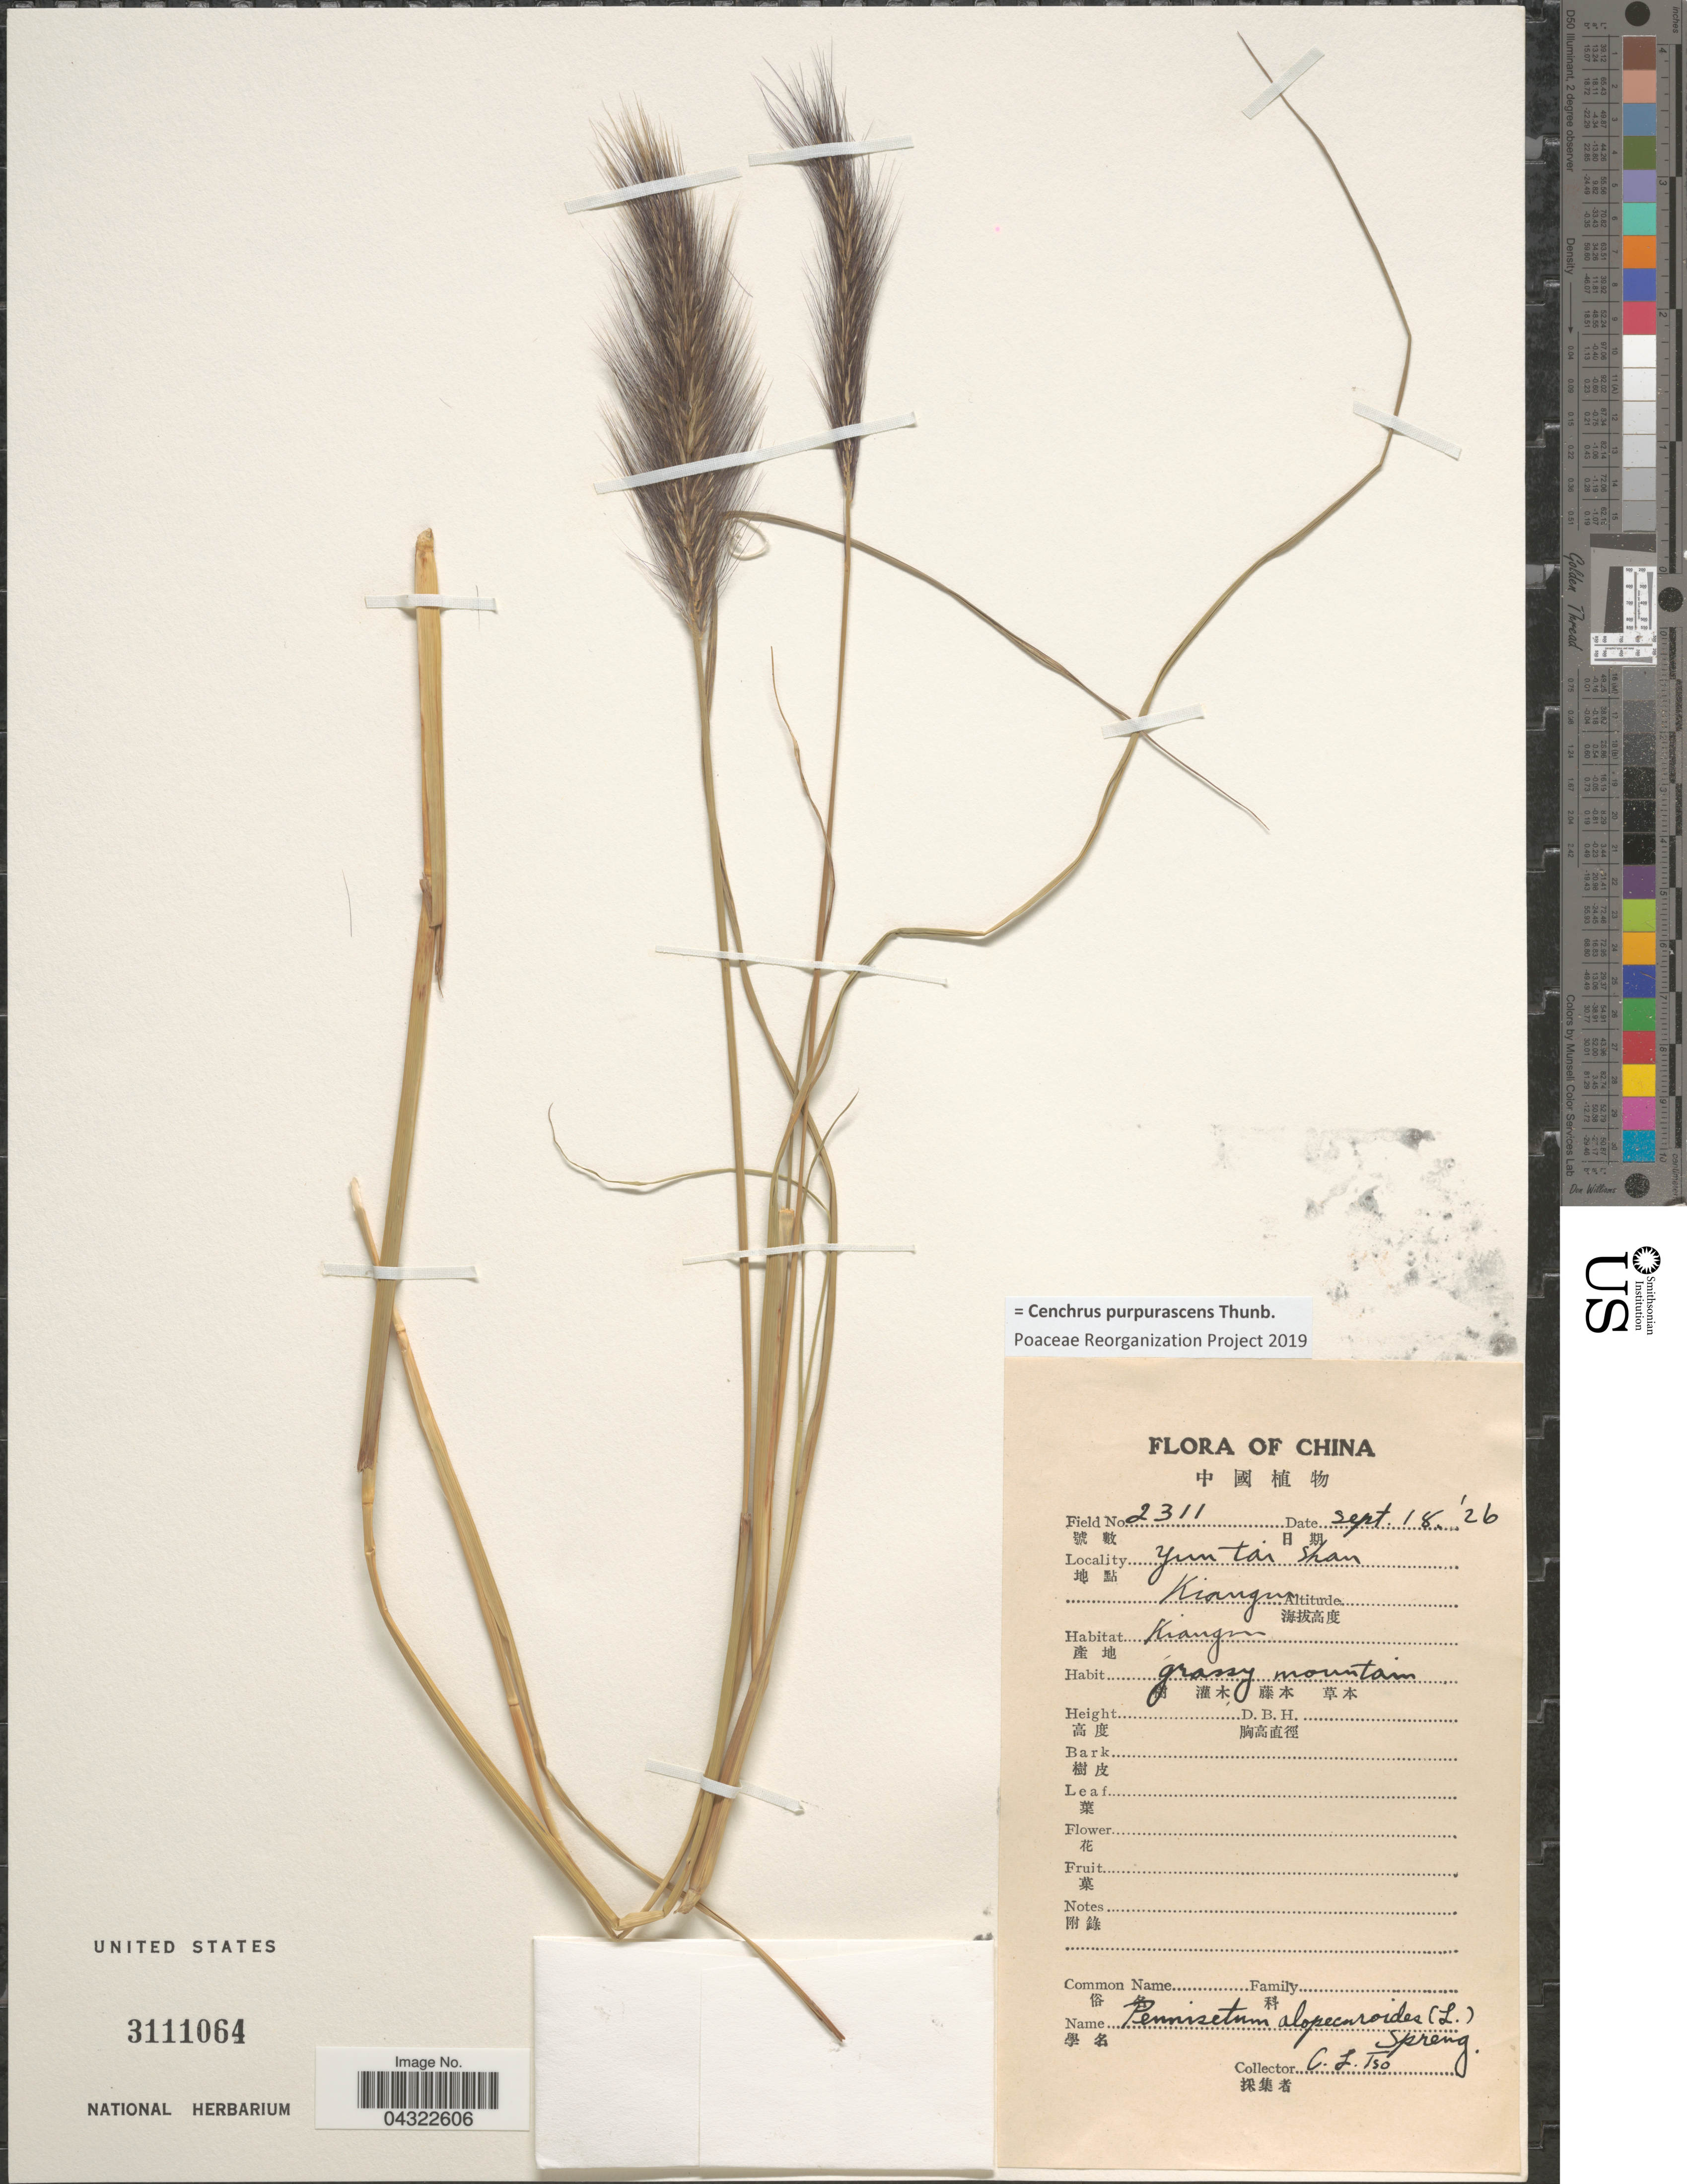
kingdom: Plantae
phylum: Tracheophyta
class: Liliopsida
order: Poales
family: Poaceae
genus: Cenchrus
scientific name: Cenchrus purpurascens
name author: Thunb.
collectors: C. Tso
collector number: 2311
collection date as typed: Transcribed d/m/y: 18/9/26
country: China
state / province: Jiangsu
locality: Yun tai shan. Kiangsu.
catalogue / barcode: US 3111064